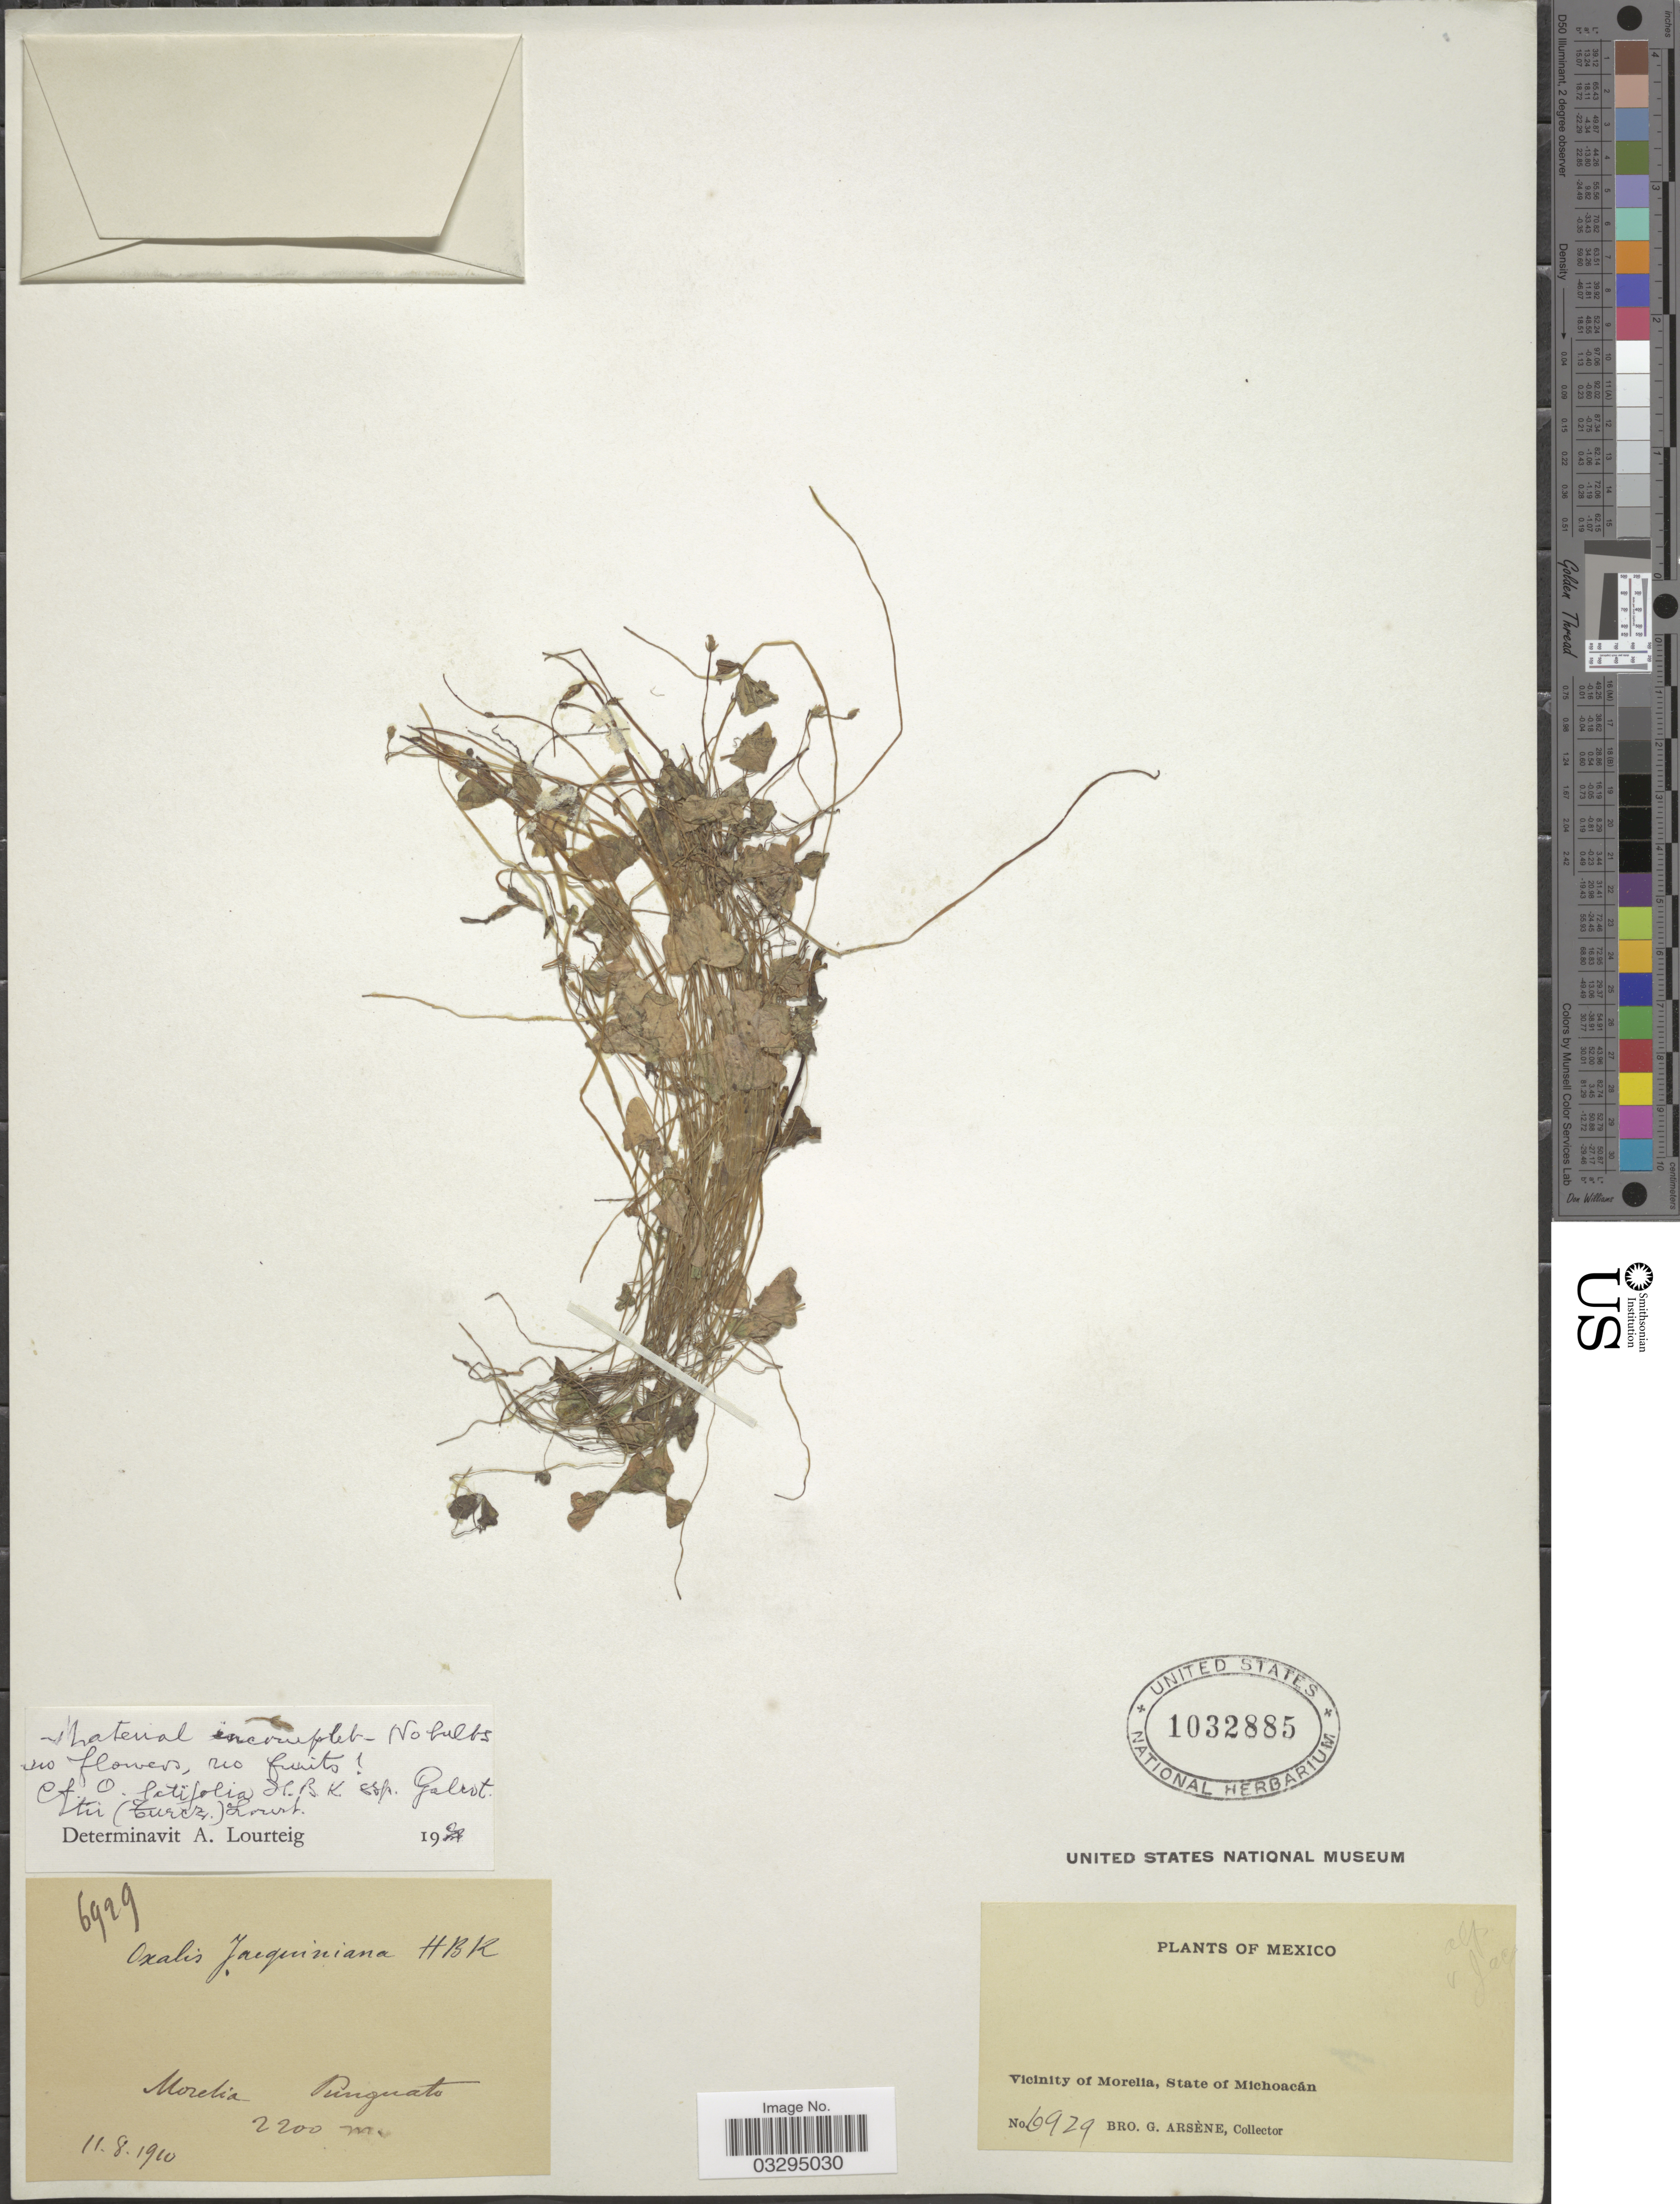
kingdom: Plantae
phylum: Tracheophyta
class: Magnoliopsida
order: Oxalidales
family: Oxalidaceae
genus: Oxalis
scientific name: Oxalis latifolia subsp. galeottii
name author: (Turcz.) Lourteig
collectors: Bro. G. Arsène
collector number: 6929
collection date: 1910-08-11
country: Mexico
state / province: Michoacán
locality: Vicinity of Morelia, State of Michoacán. Punguato.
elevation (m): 2200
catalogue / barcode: US 1032885